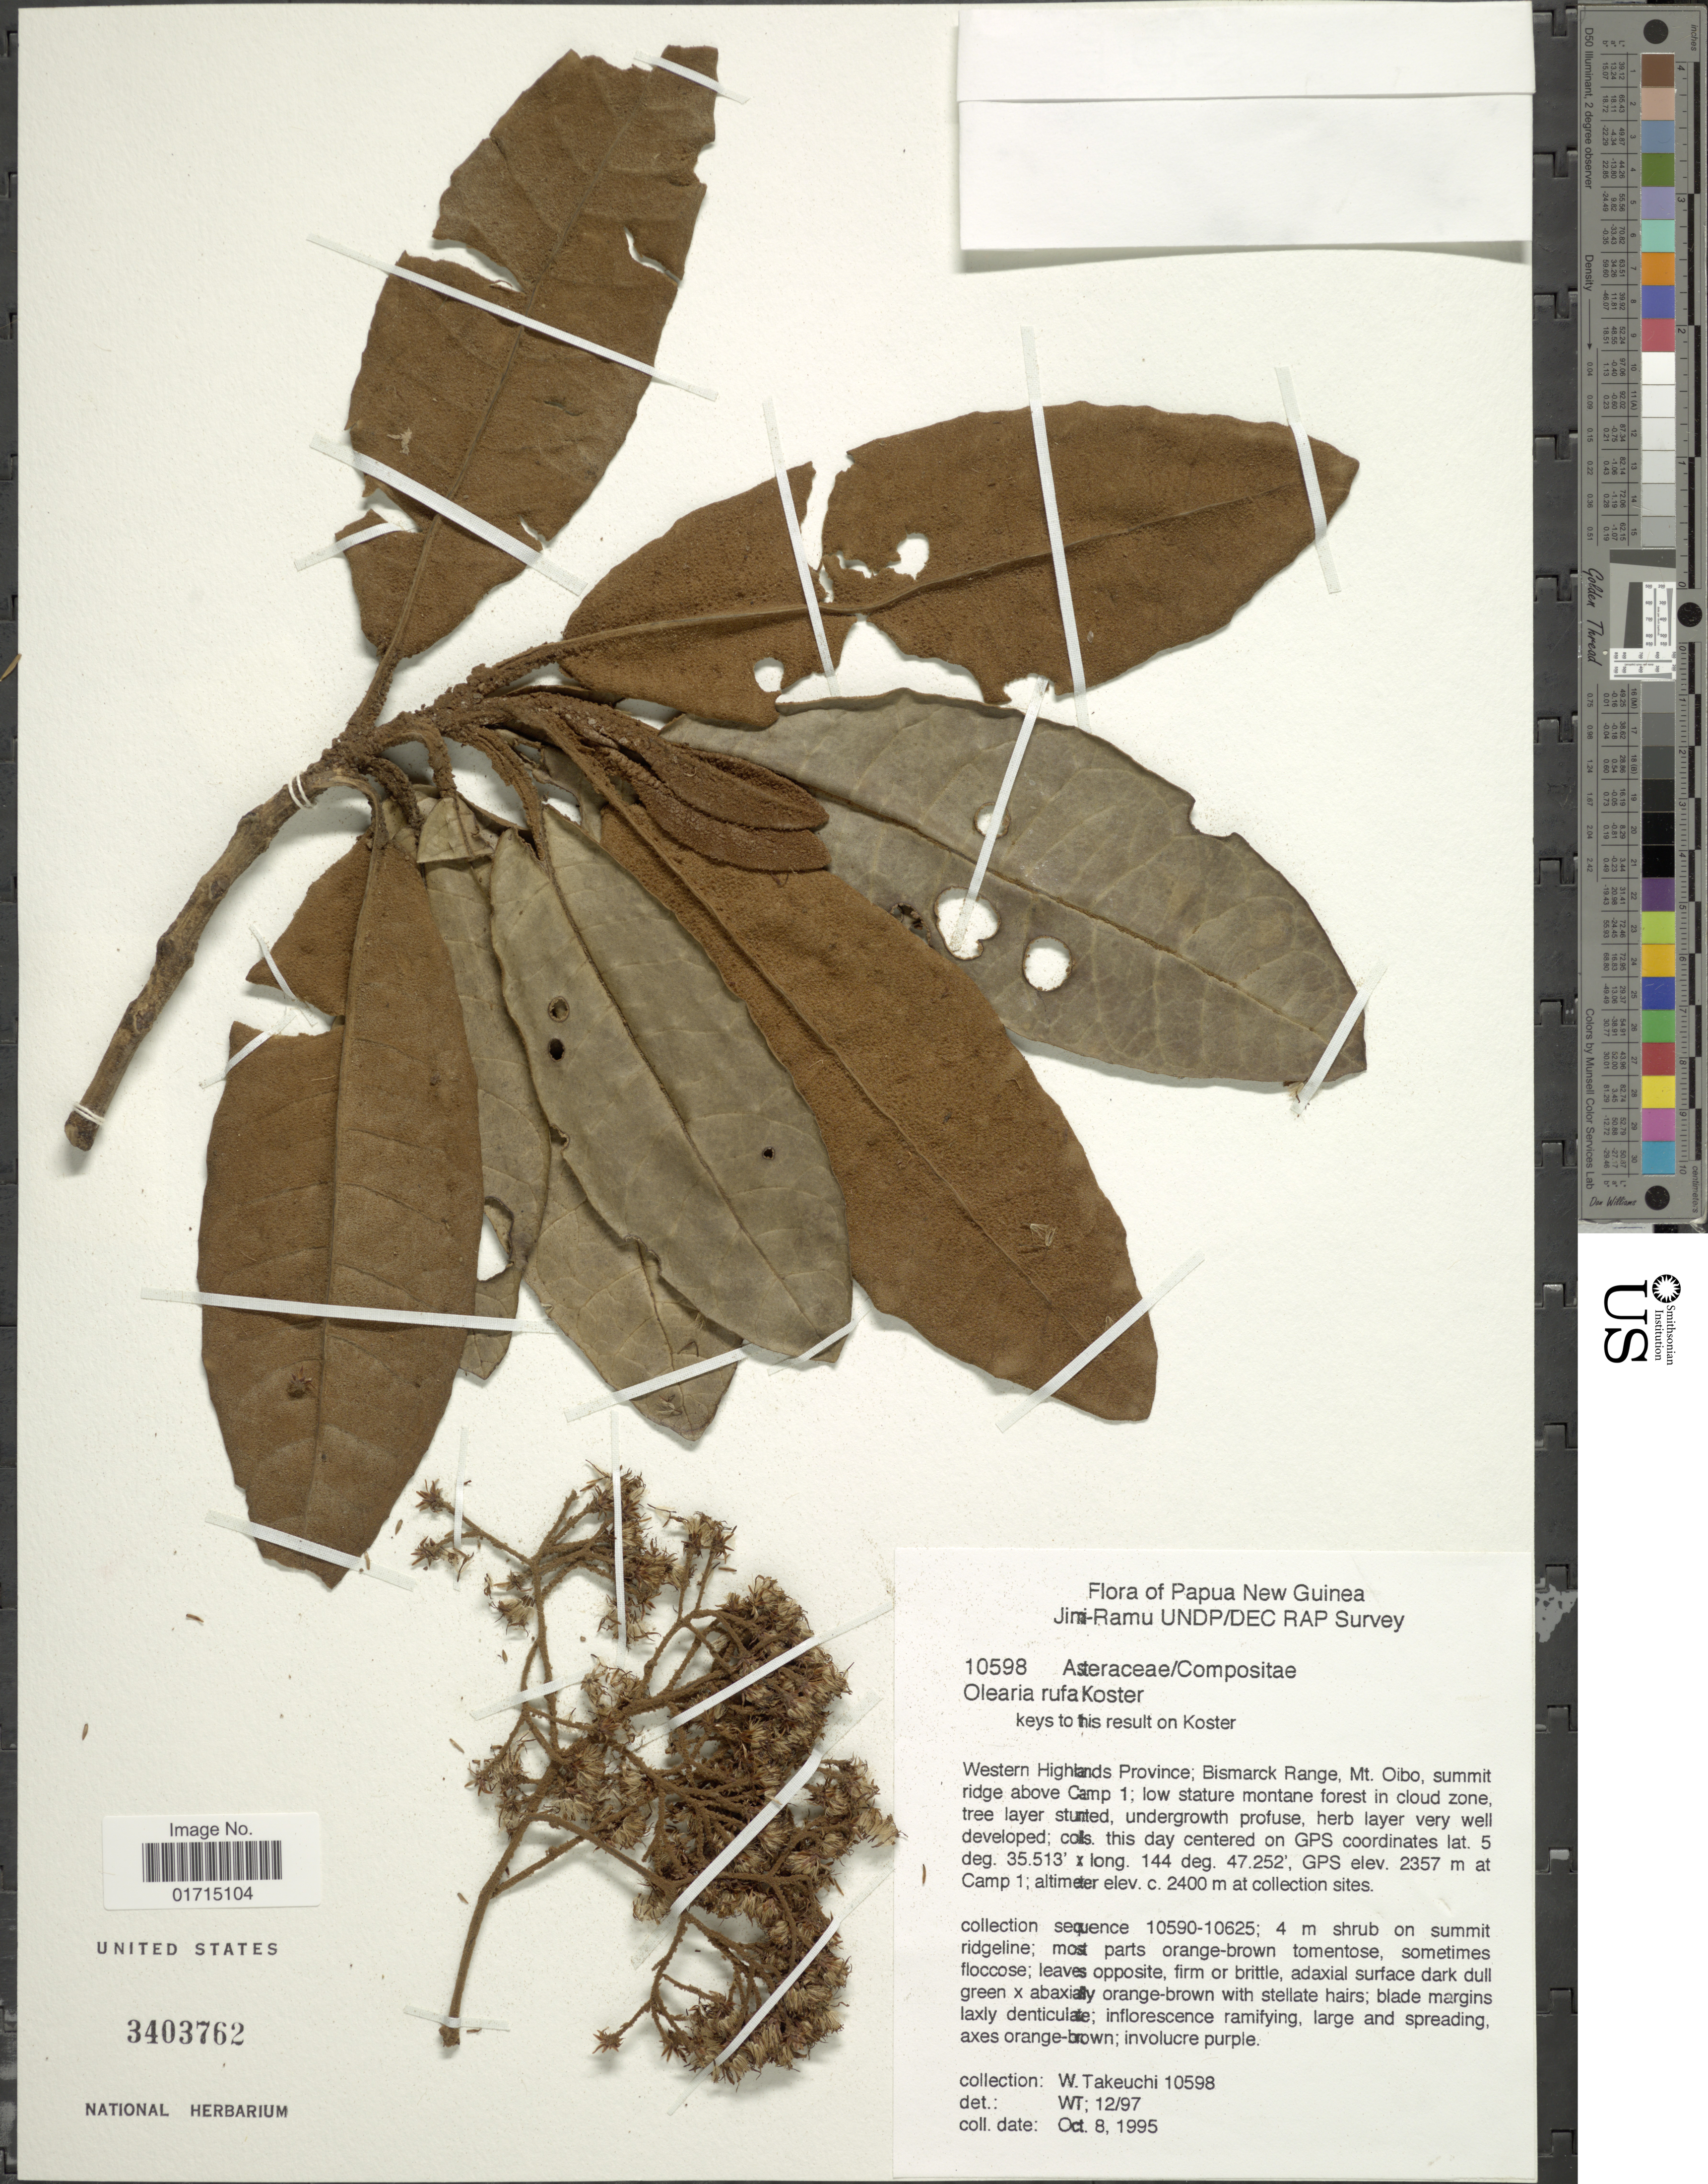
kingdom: Plantae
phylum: Tracheophyta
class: Magnoliopsida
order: Asterales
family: Asteraceae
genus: Olearia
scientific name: Olearia rufa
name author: J. Kost.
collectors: W. Takeuchi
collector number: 10598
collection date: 1995-10-08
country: Papua New Guinea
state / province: Western Highlands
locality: Western Highlands Province; Bismarck Range, Mt. Oibo, summit ridge above Camp 1; low stature montane forest in cloud zone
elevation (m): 2357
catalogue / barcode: US 3403762